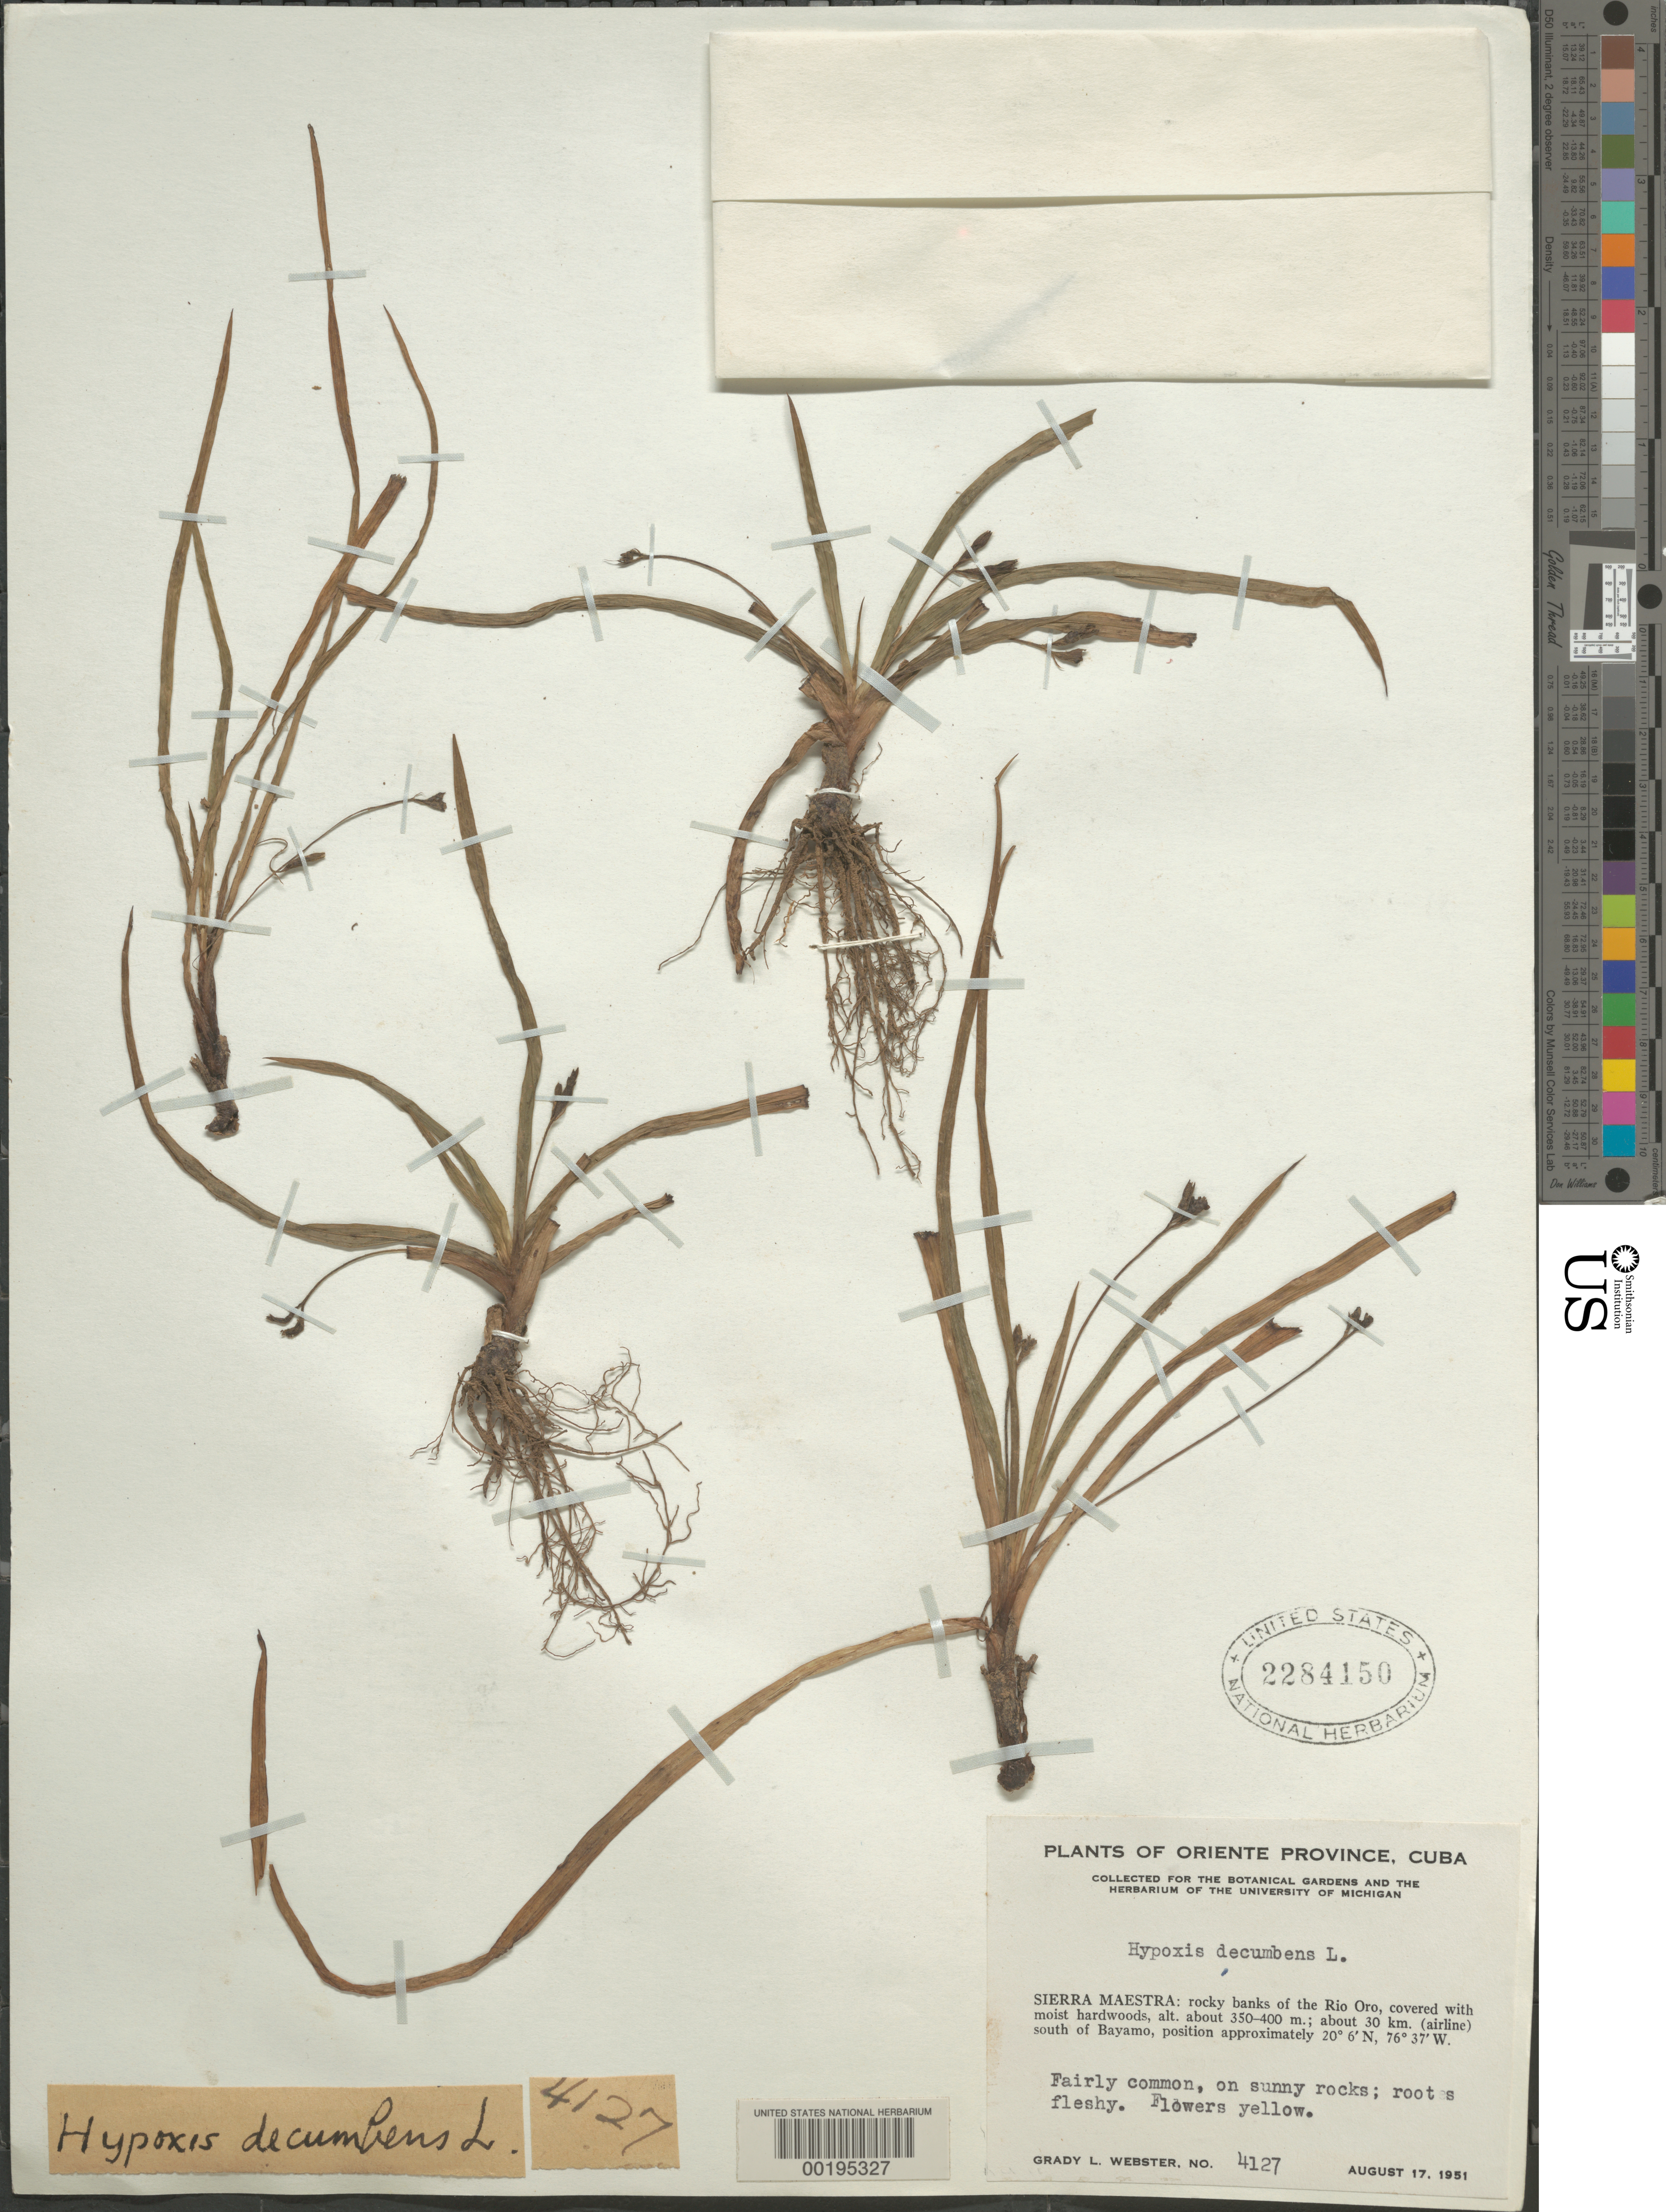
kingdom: Plantae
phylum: Tracheophyta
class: Liliopsida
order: Asparagales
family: Hypoxidaceae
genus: Hypoxis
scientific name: Hypoxis decumbens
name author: L.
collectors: G. L. Webster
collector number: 4127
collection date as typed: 17 Aug 1951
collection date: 1951-08-17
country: Cuba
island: Greater Antilles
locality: Sierra Maestra; Rio Oro; about 30 km S of Bayamo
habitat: Rocky banks of river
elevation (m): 350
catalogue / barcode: US 2284150